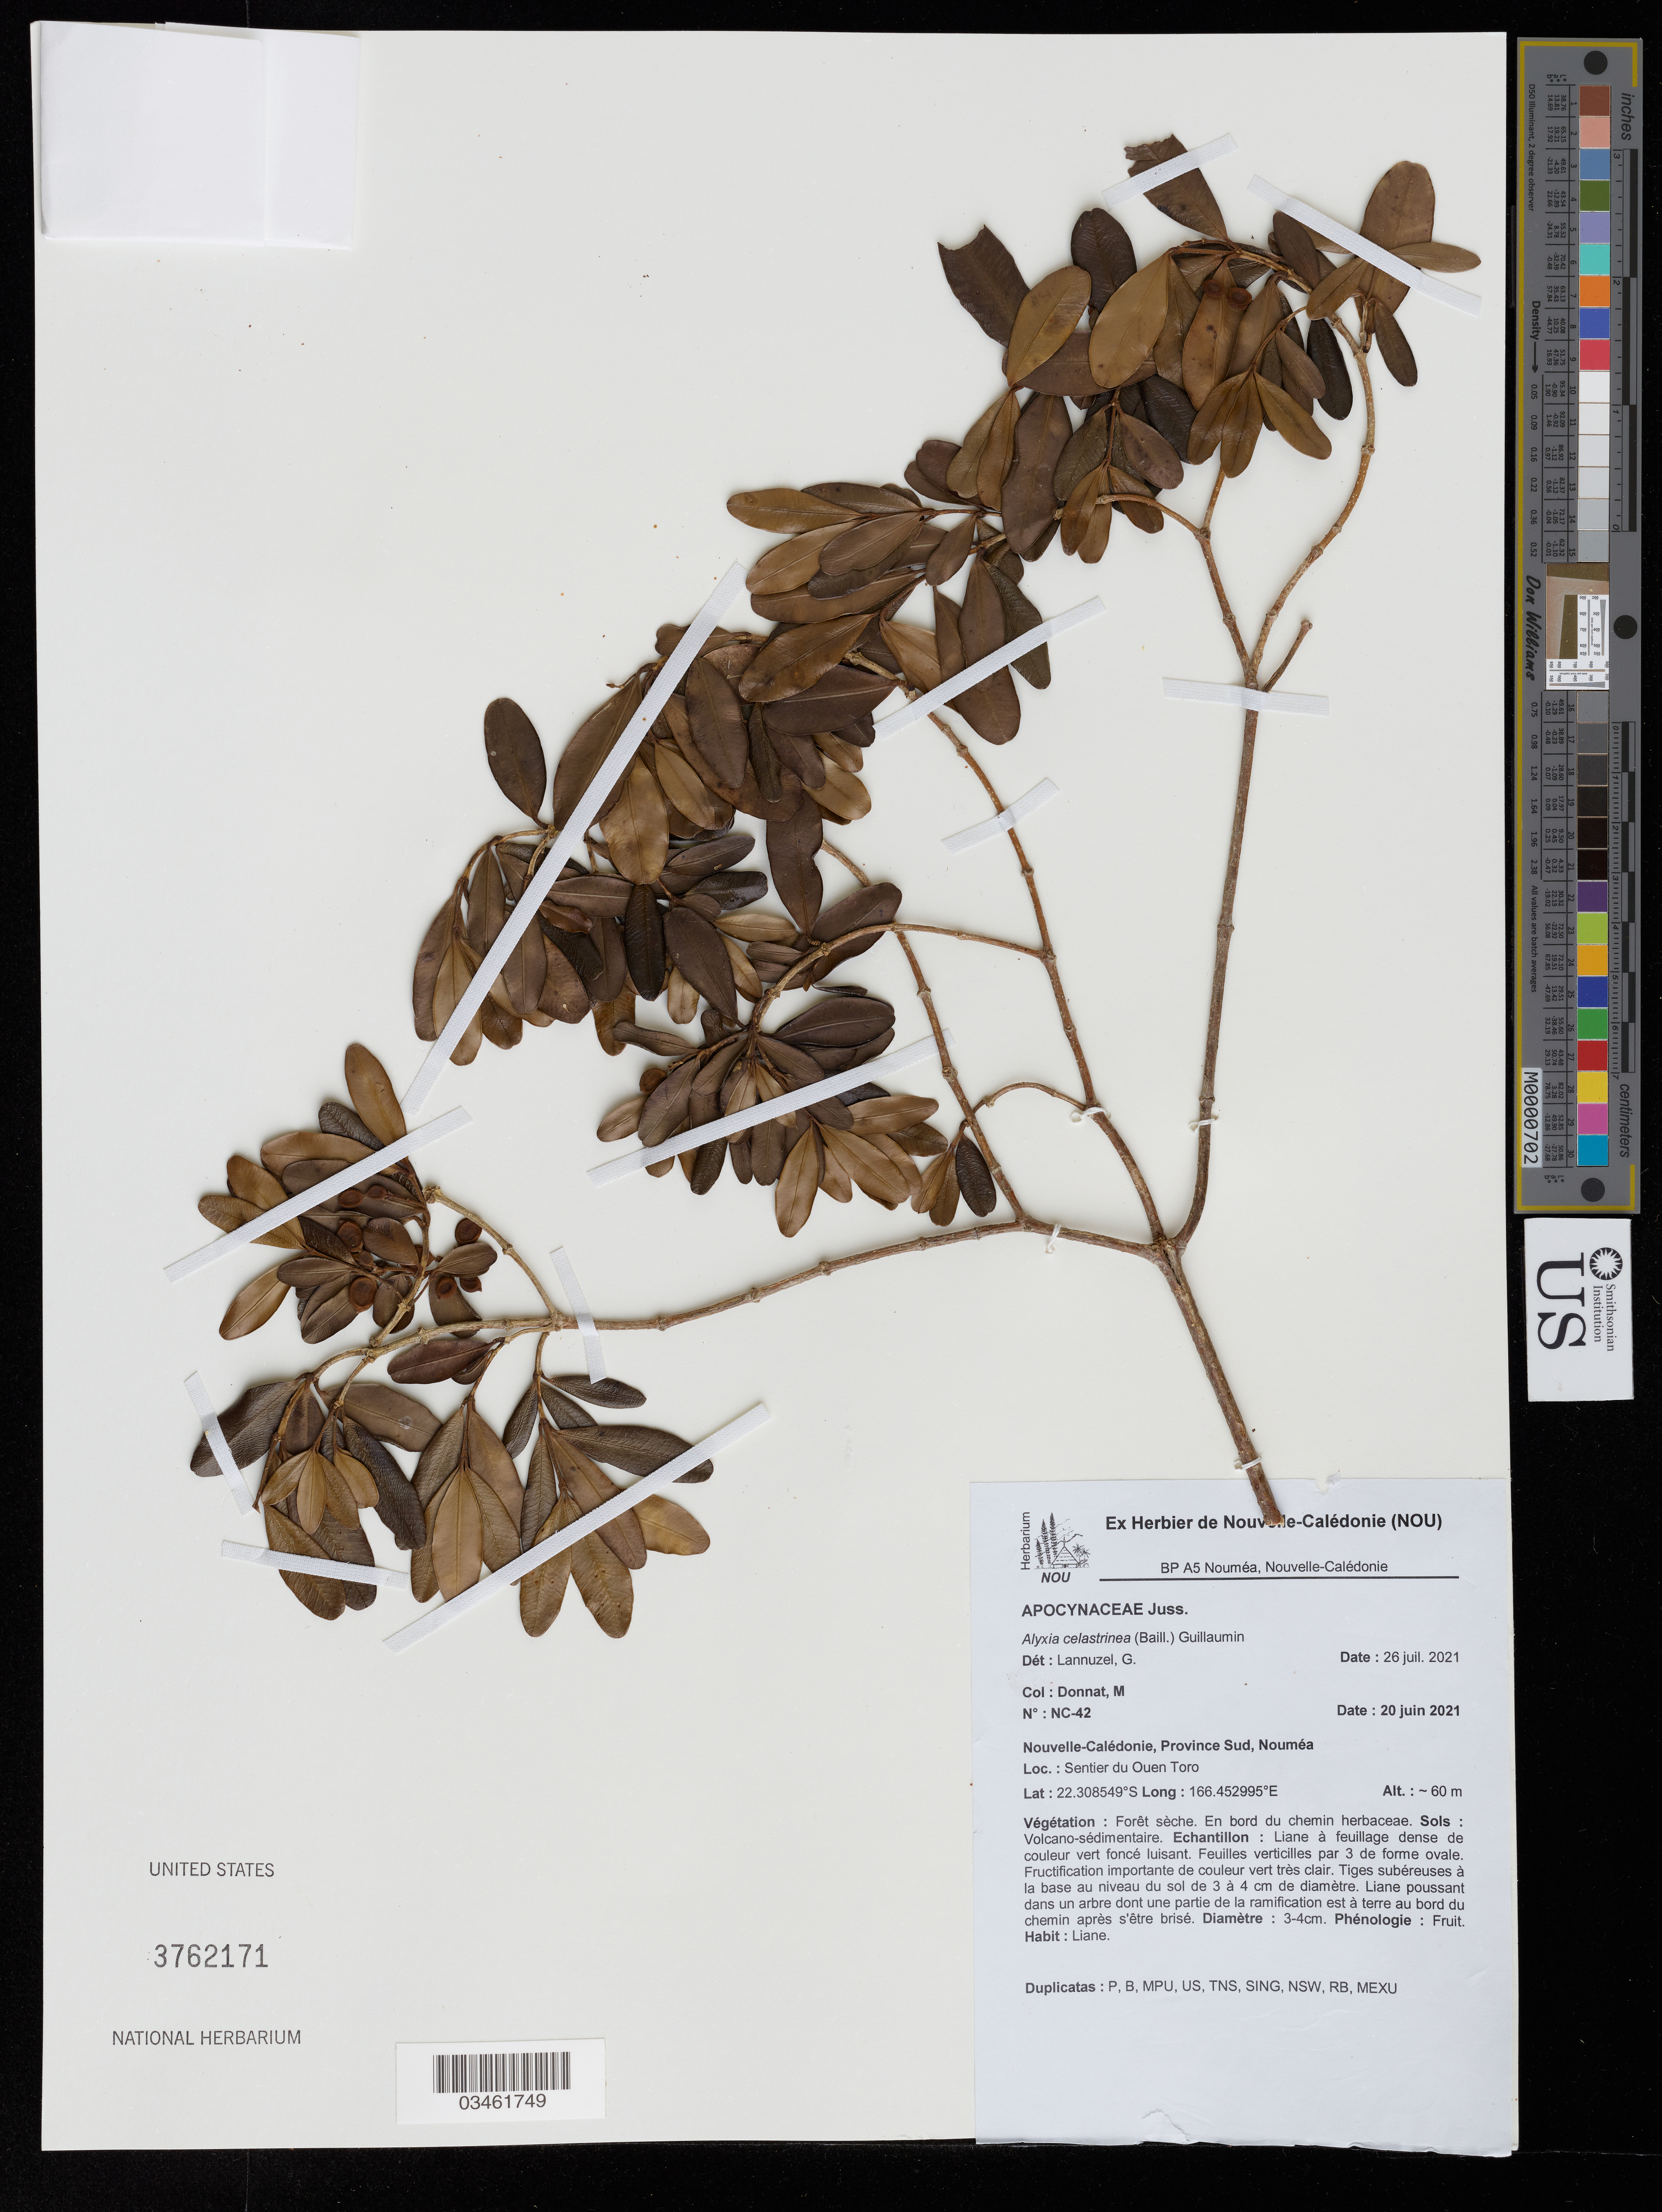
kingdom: Plantae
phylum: Tracheophyta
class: Magnoliopsida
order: Gentianales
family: Apocynaceae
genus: Alyxia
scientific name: Alyxia celastrinea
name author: Schltr. ex Guillaumin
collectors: M. Donnat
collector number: NC-42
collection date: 2021-06-20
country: New Caledonia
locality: Province Sud, Nouméa. Sentier du Ouen Toro.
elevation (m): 60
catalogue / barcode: US 3762171